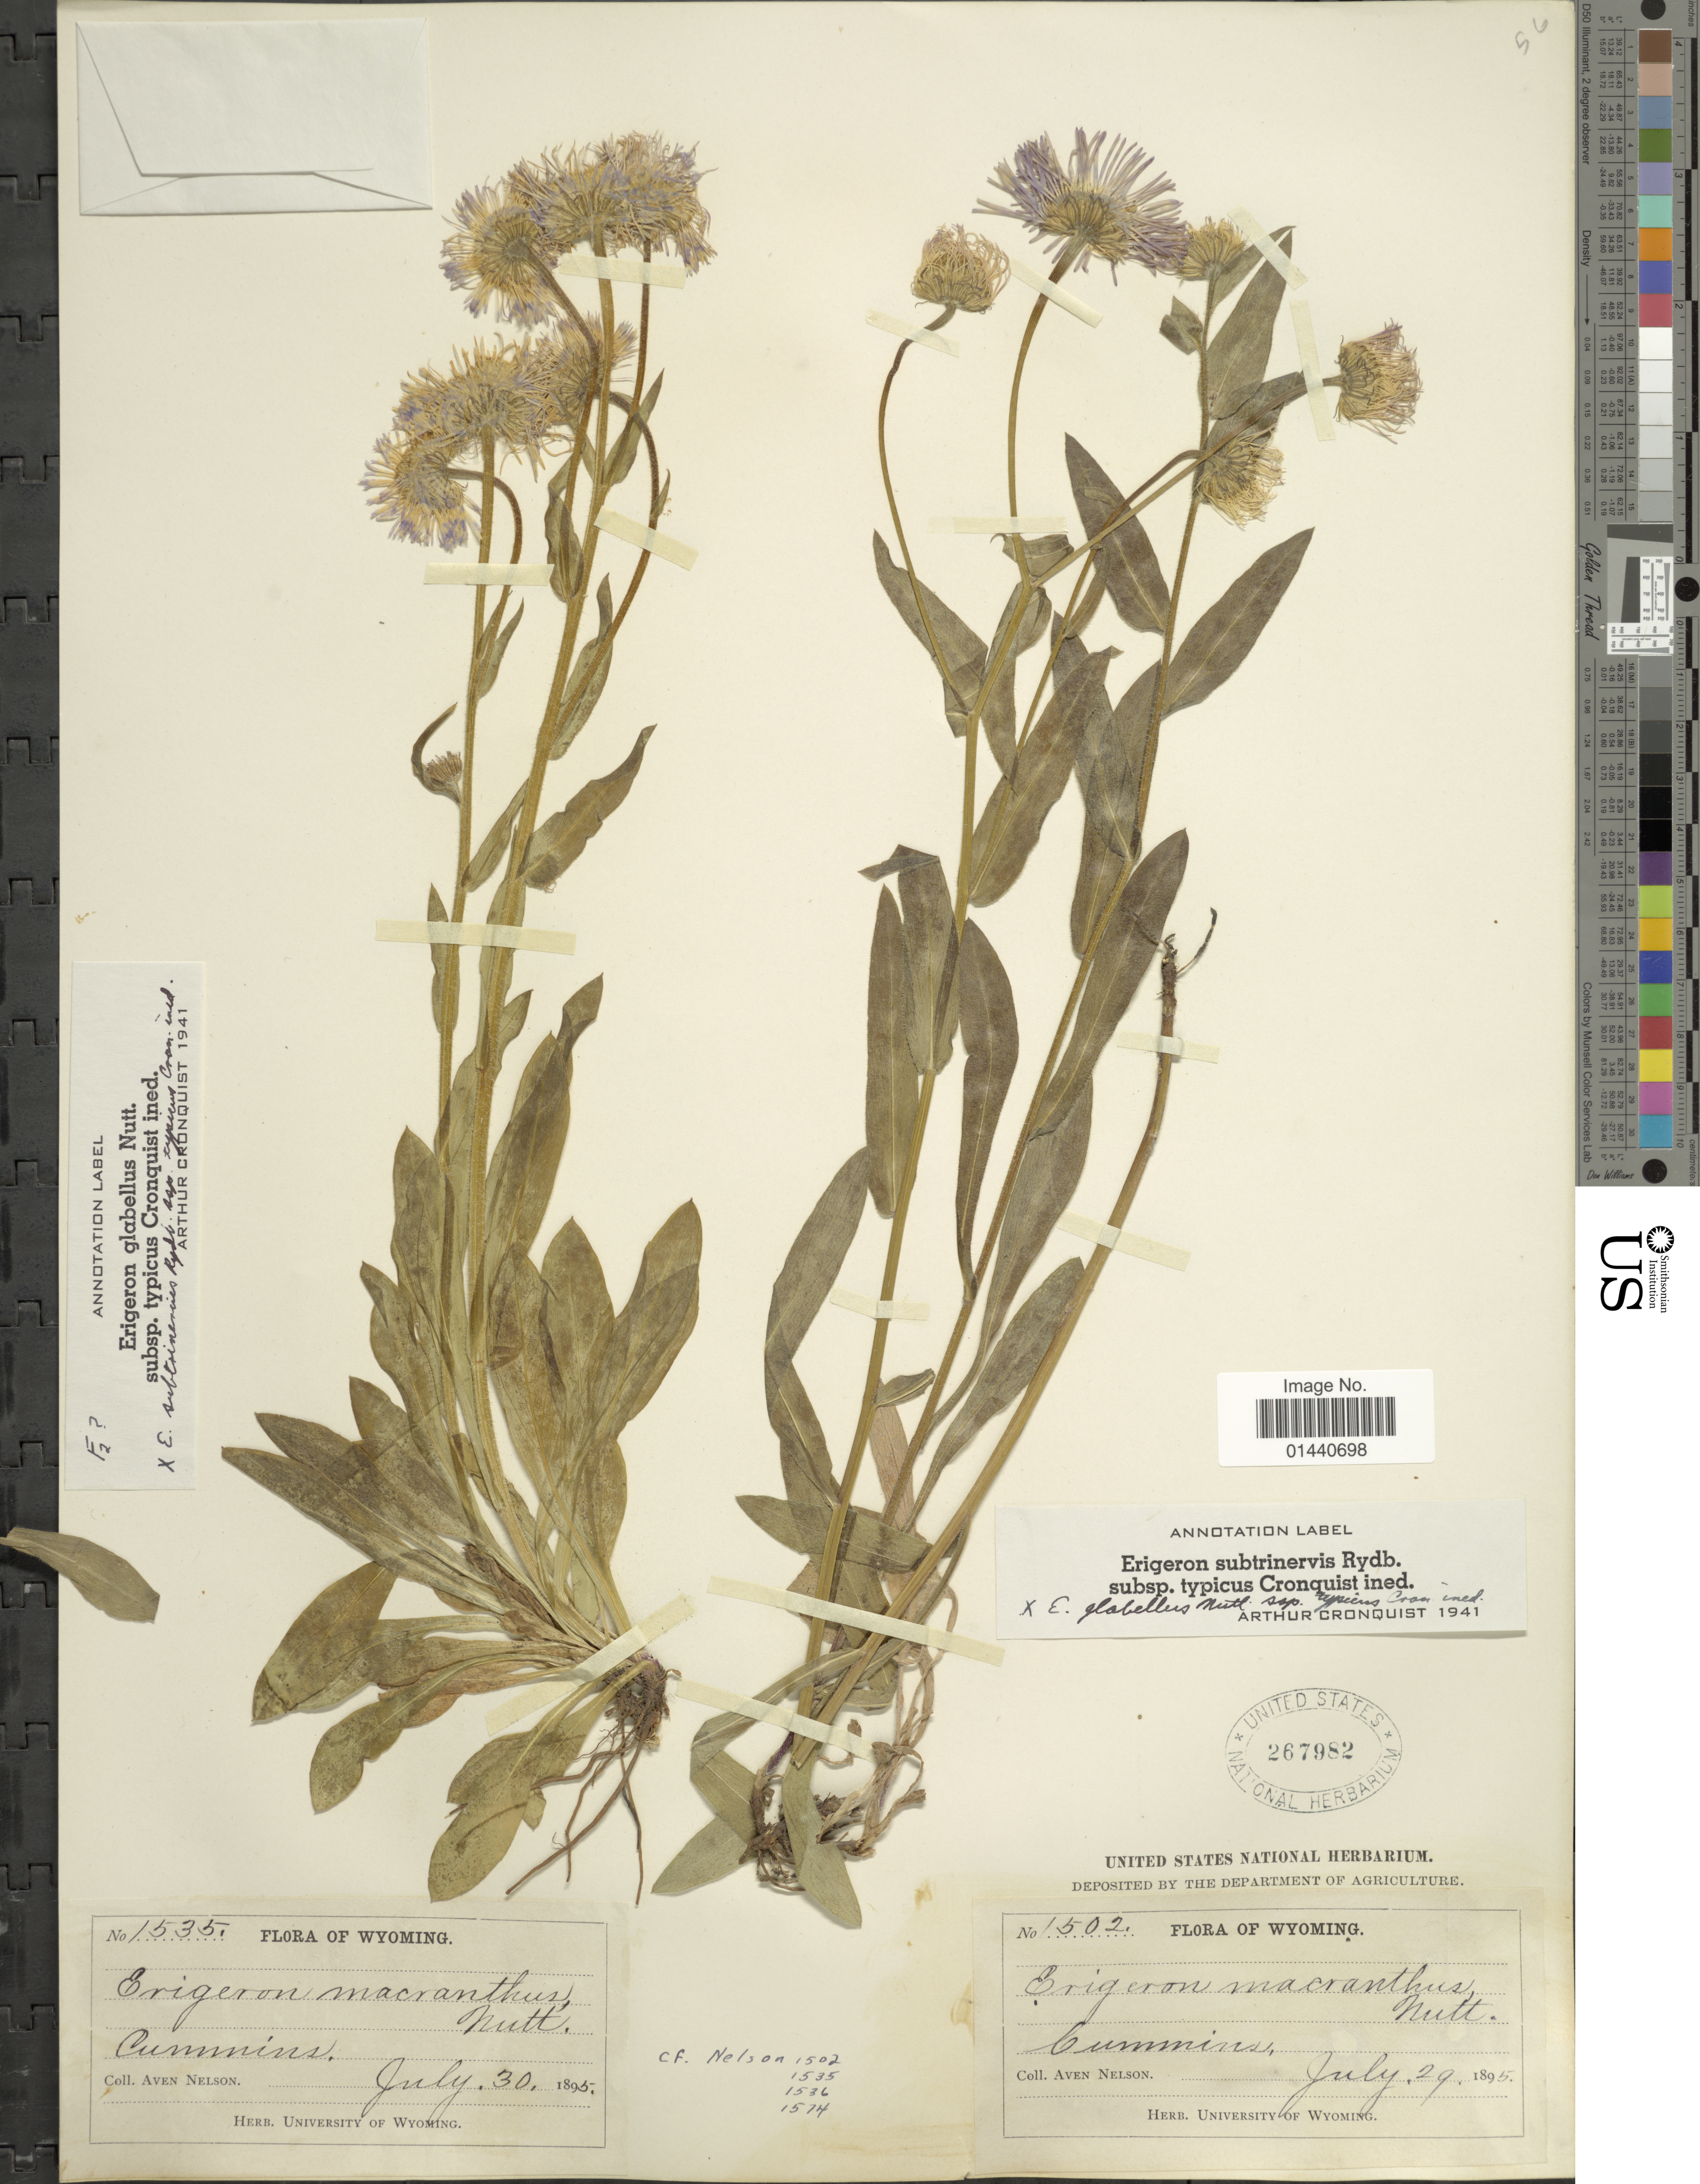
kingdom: Plantae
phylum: Tracheophyta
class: Magnoliopsida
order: Asterales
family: Asteraceae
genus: Erigeron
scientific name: Erigeron subtrinervis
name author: Rydb. ex Porter & Britton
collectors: A. Nelson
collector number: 1502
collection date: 1895-07-29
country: United States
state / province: Wyoming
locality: Cummins.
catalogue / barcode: US 267982-2